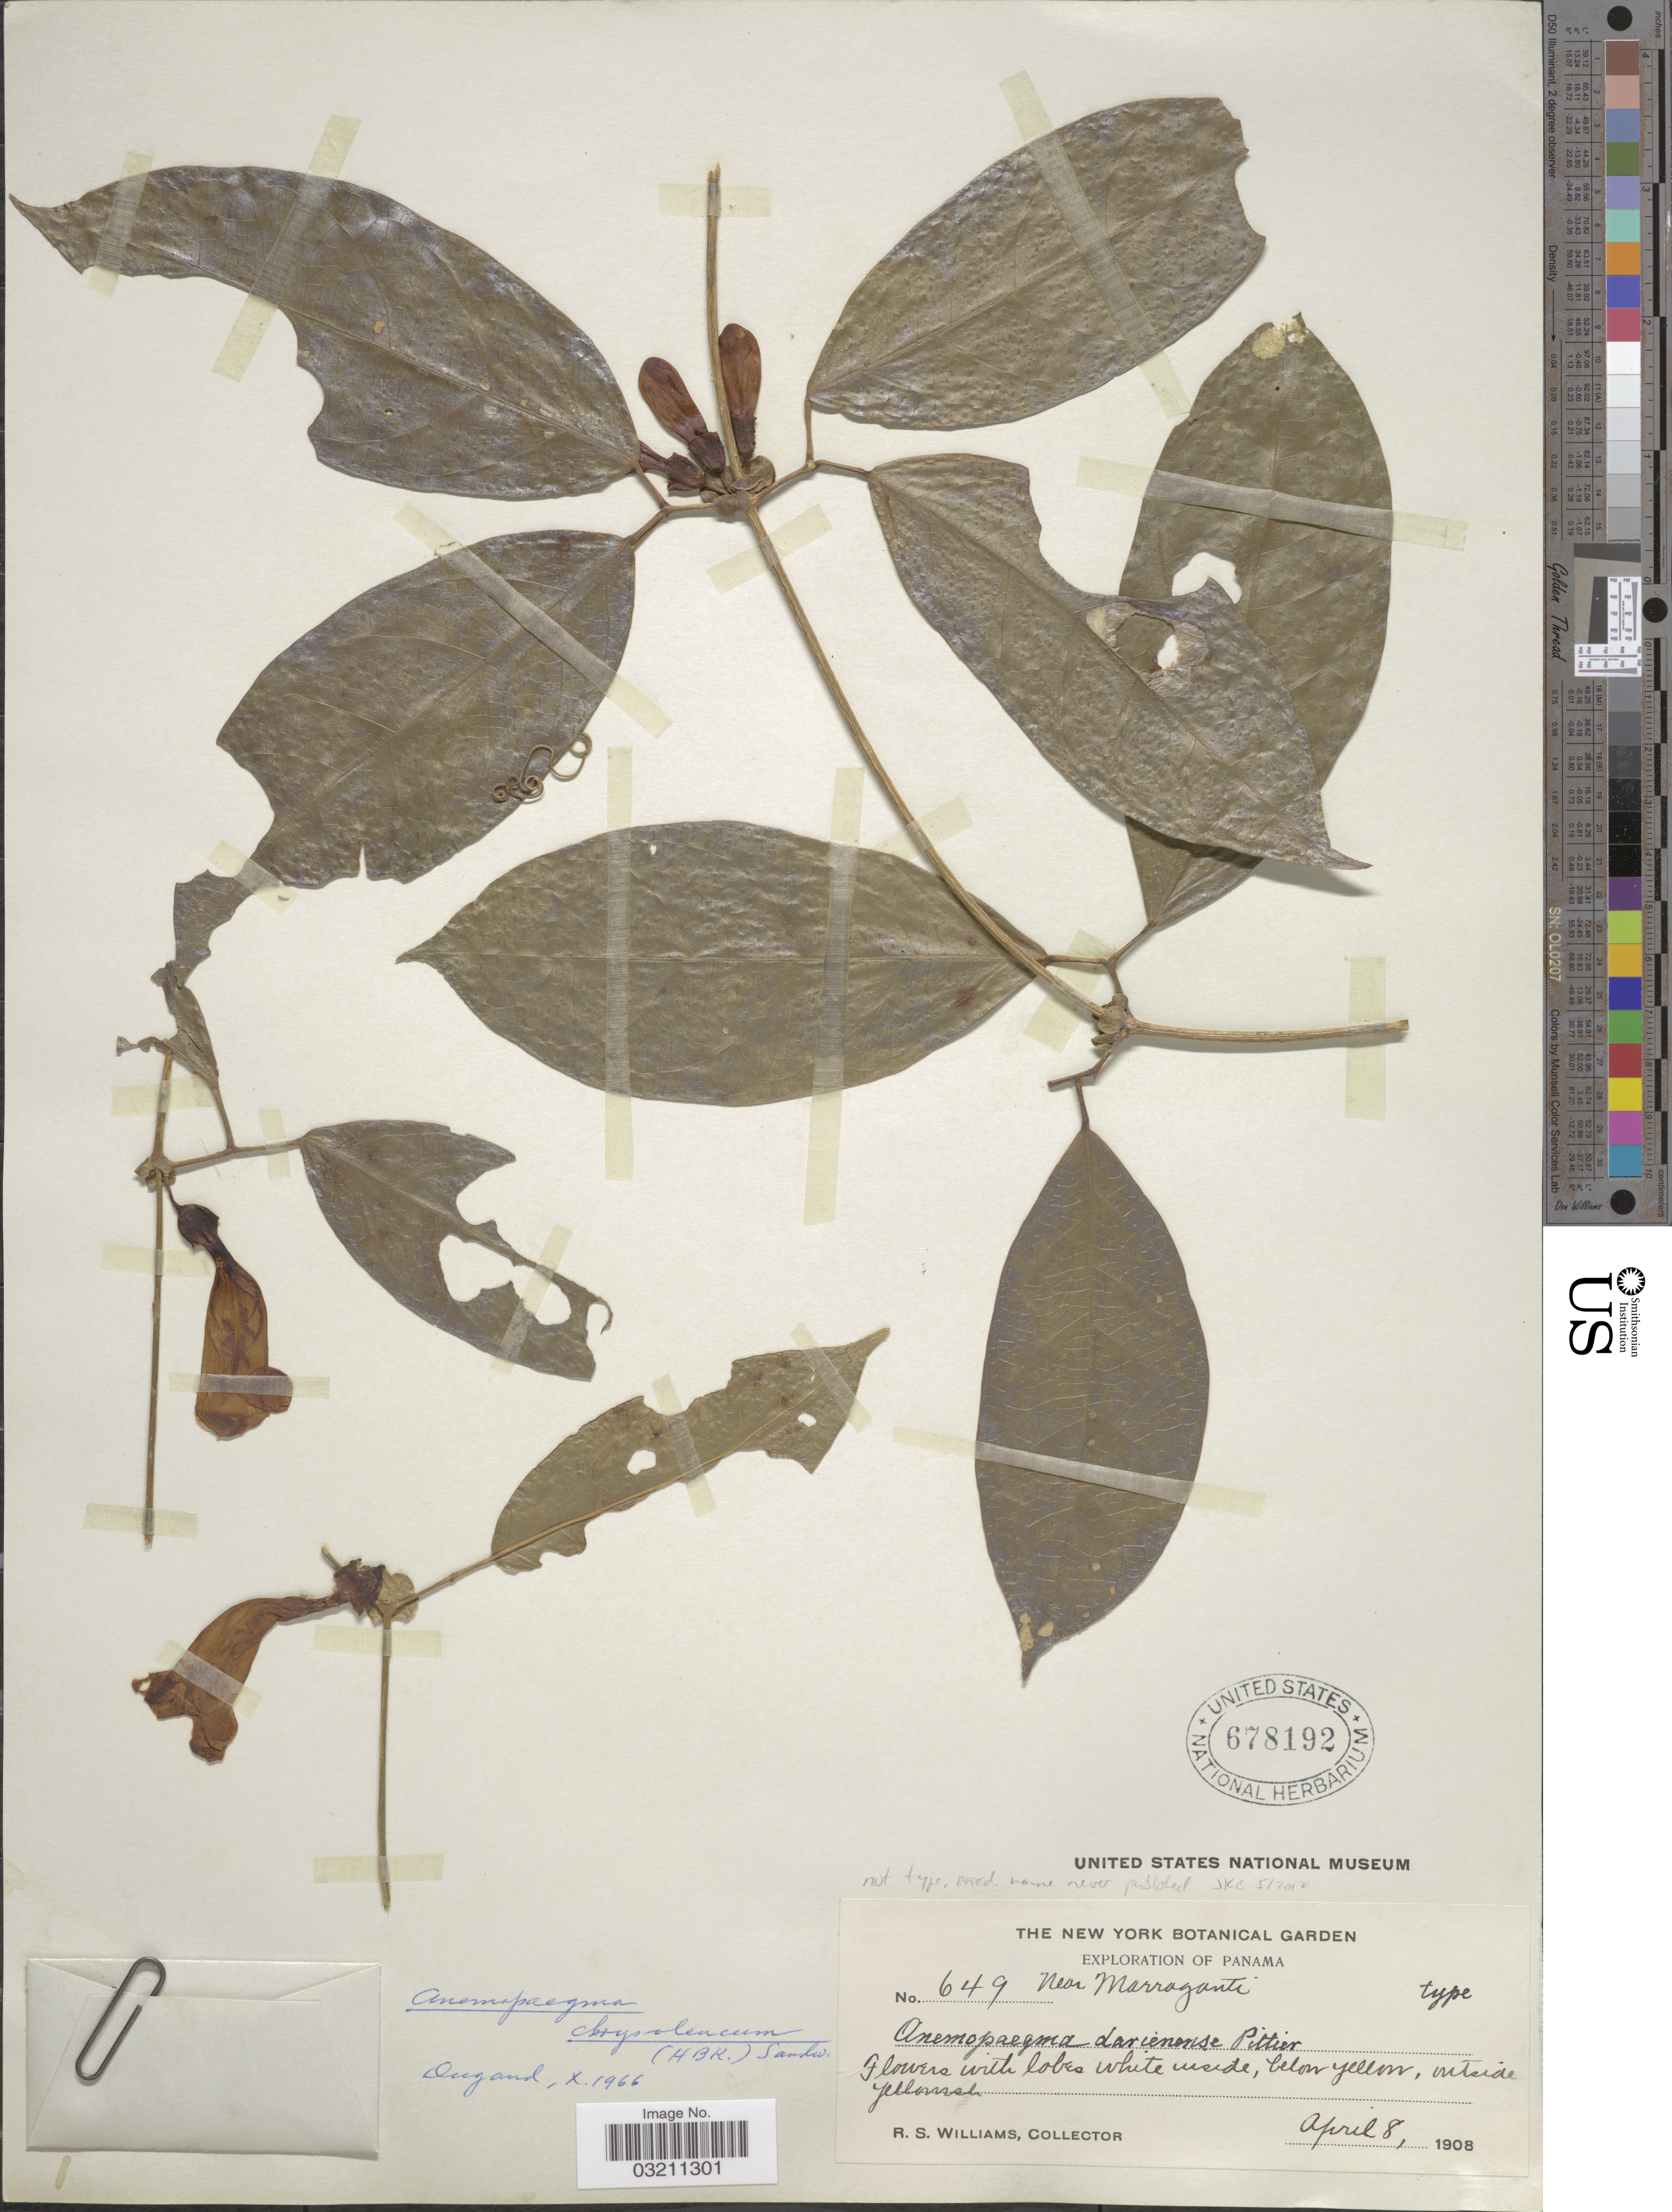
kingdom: Plantae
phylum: Tracheophyta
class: Magnoliopsida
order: Lamiales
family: Bignoniaceae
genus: Anemopaegma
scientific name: Anemopaegma chrysoleucum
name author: (Kunth) Sandwith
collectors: R. S. Williams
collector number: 649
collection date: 1908-04-08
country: Panama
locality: Near Marraganti.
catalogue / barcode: US 678192